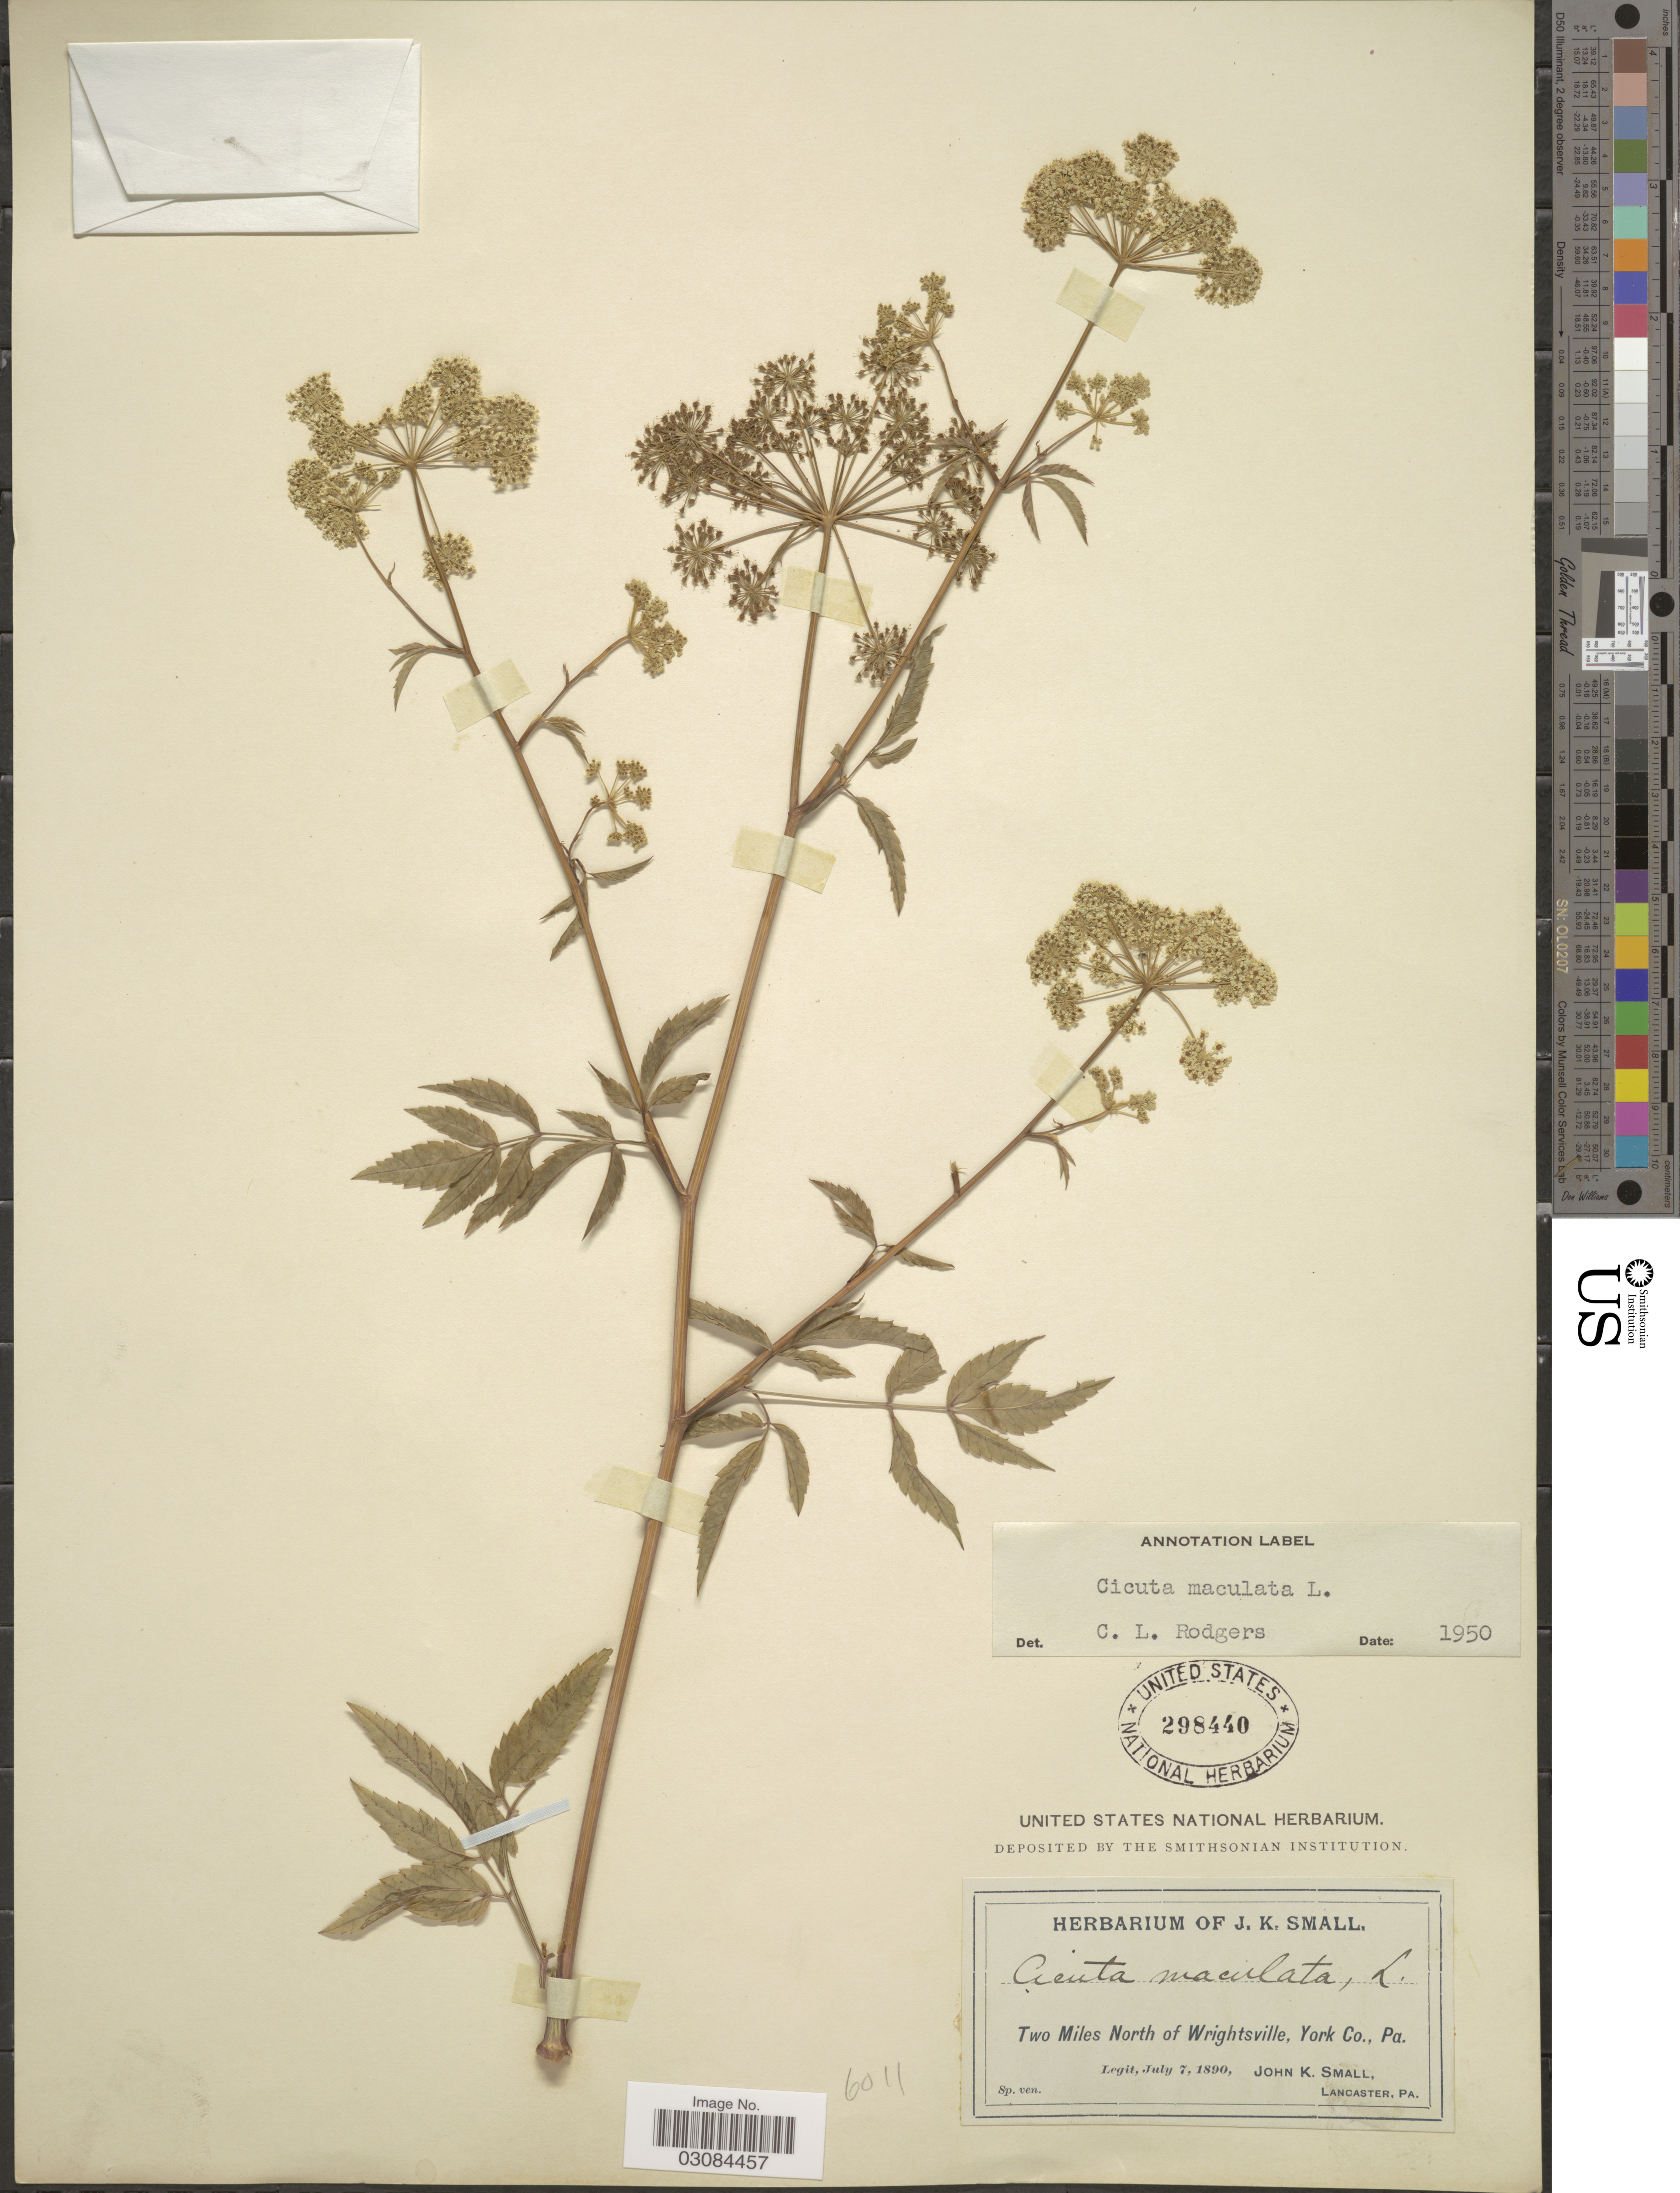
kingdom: Plantae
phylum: Tracheophyta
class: Magnoliopsida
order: Apiales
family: Apiaceae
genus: Cicuta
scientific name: Cicuta maculata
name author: L.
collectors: J. K. Small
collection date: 1890-07-07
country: United States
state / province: Pennsylvania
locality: Two Miles North of Wrightsville, York Co., Pa.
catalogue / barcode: US 298440